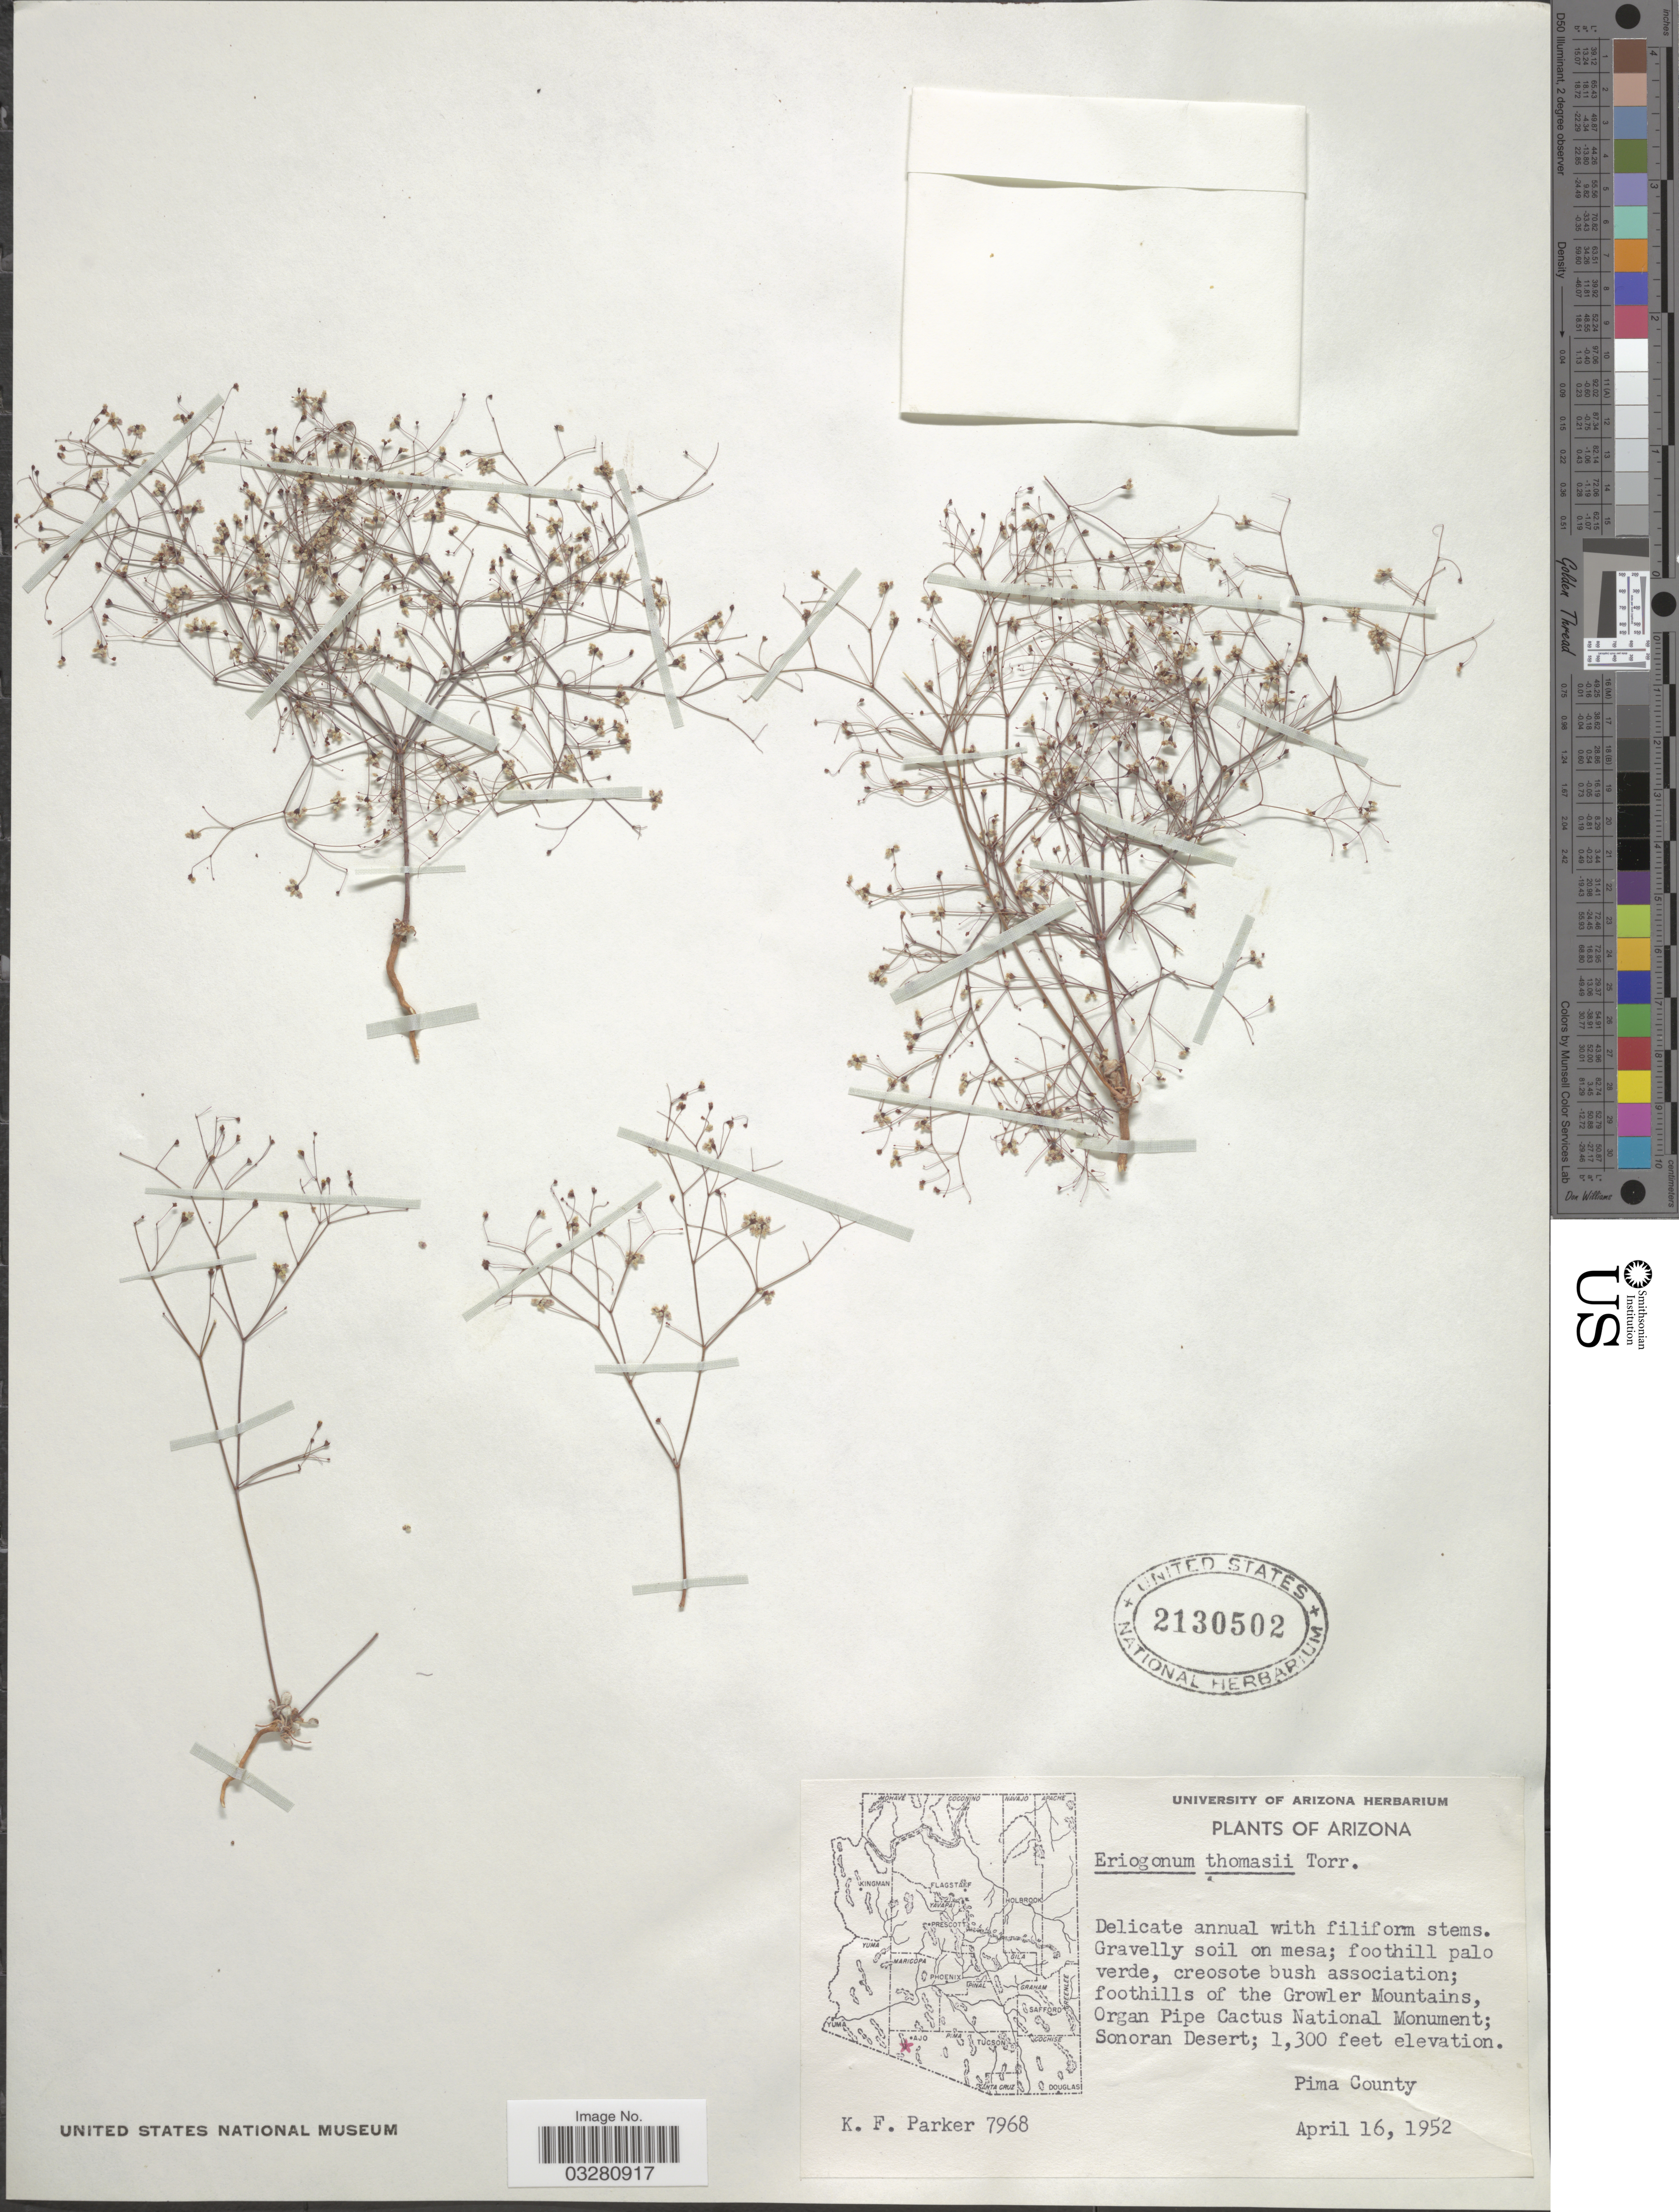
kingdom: Plantae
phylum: Tracheophyta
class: Magnoliopsida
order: Caryophyllales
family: Polygonaceae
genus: Eriogonum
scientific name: Eriogonum thomasii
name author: Torr.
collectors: K. F. Parker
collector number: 7968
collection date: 1952-04-16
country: United States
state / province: Arizona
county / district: Pima Co.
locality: Foothills of the Growler Mountains, Organ Pipe Cactus National Monument; Sonoran Desert.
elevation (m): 396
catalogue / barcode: US 2130502